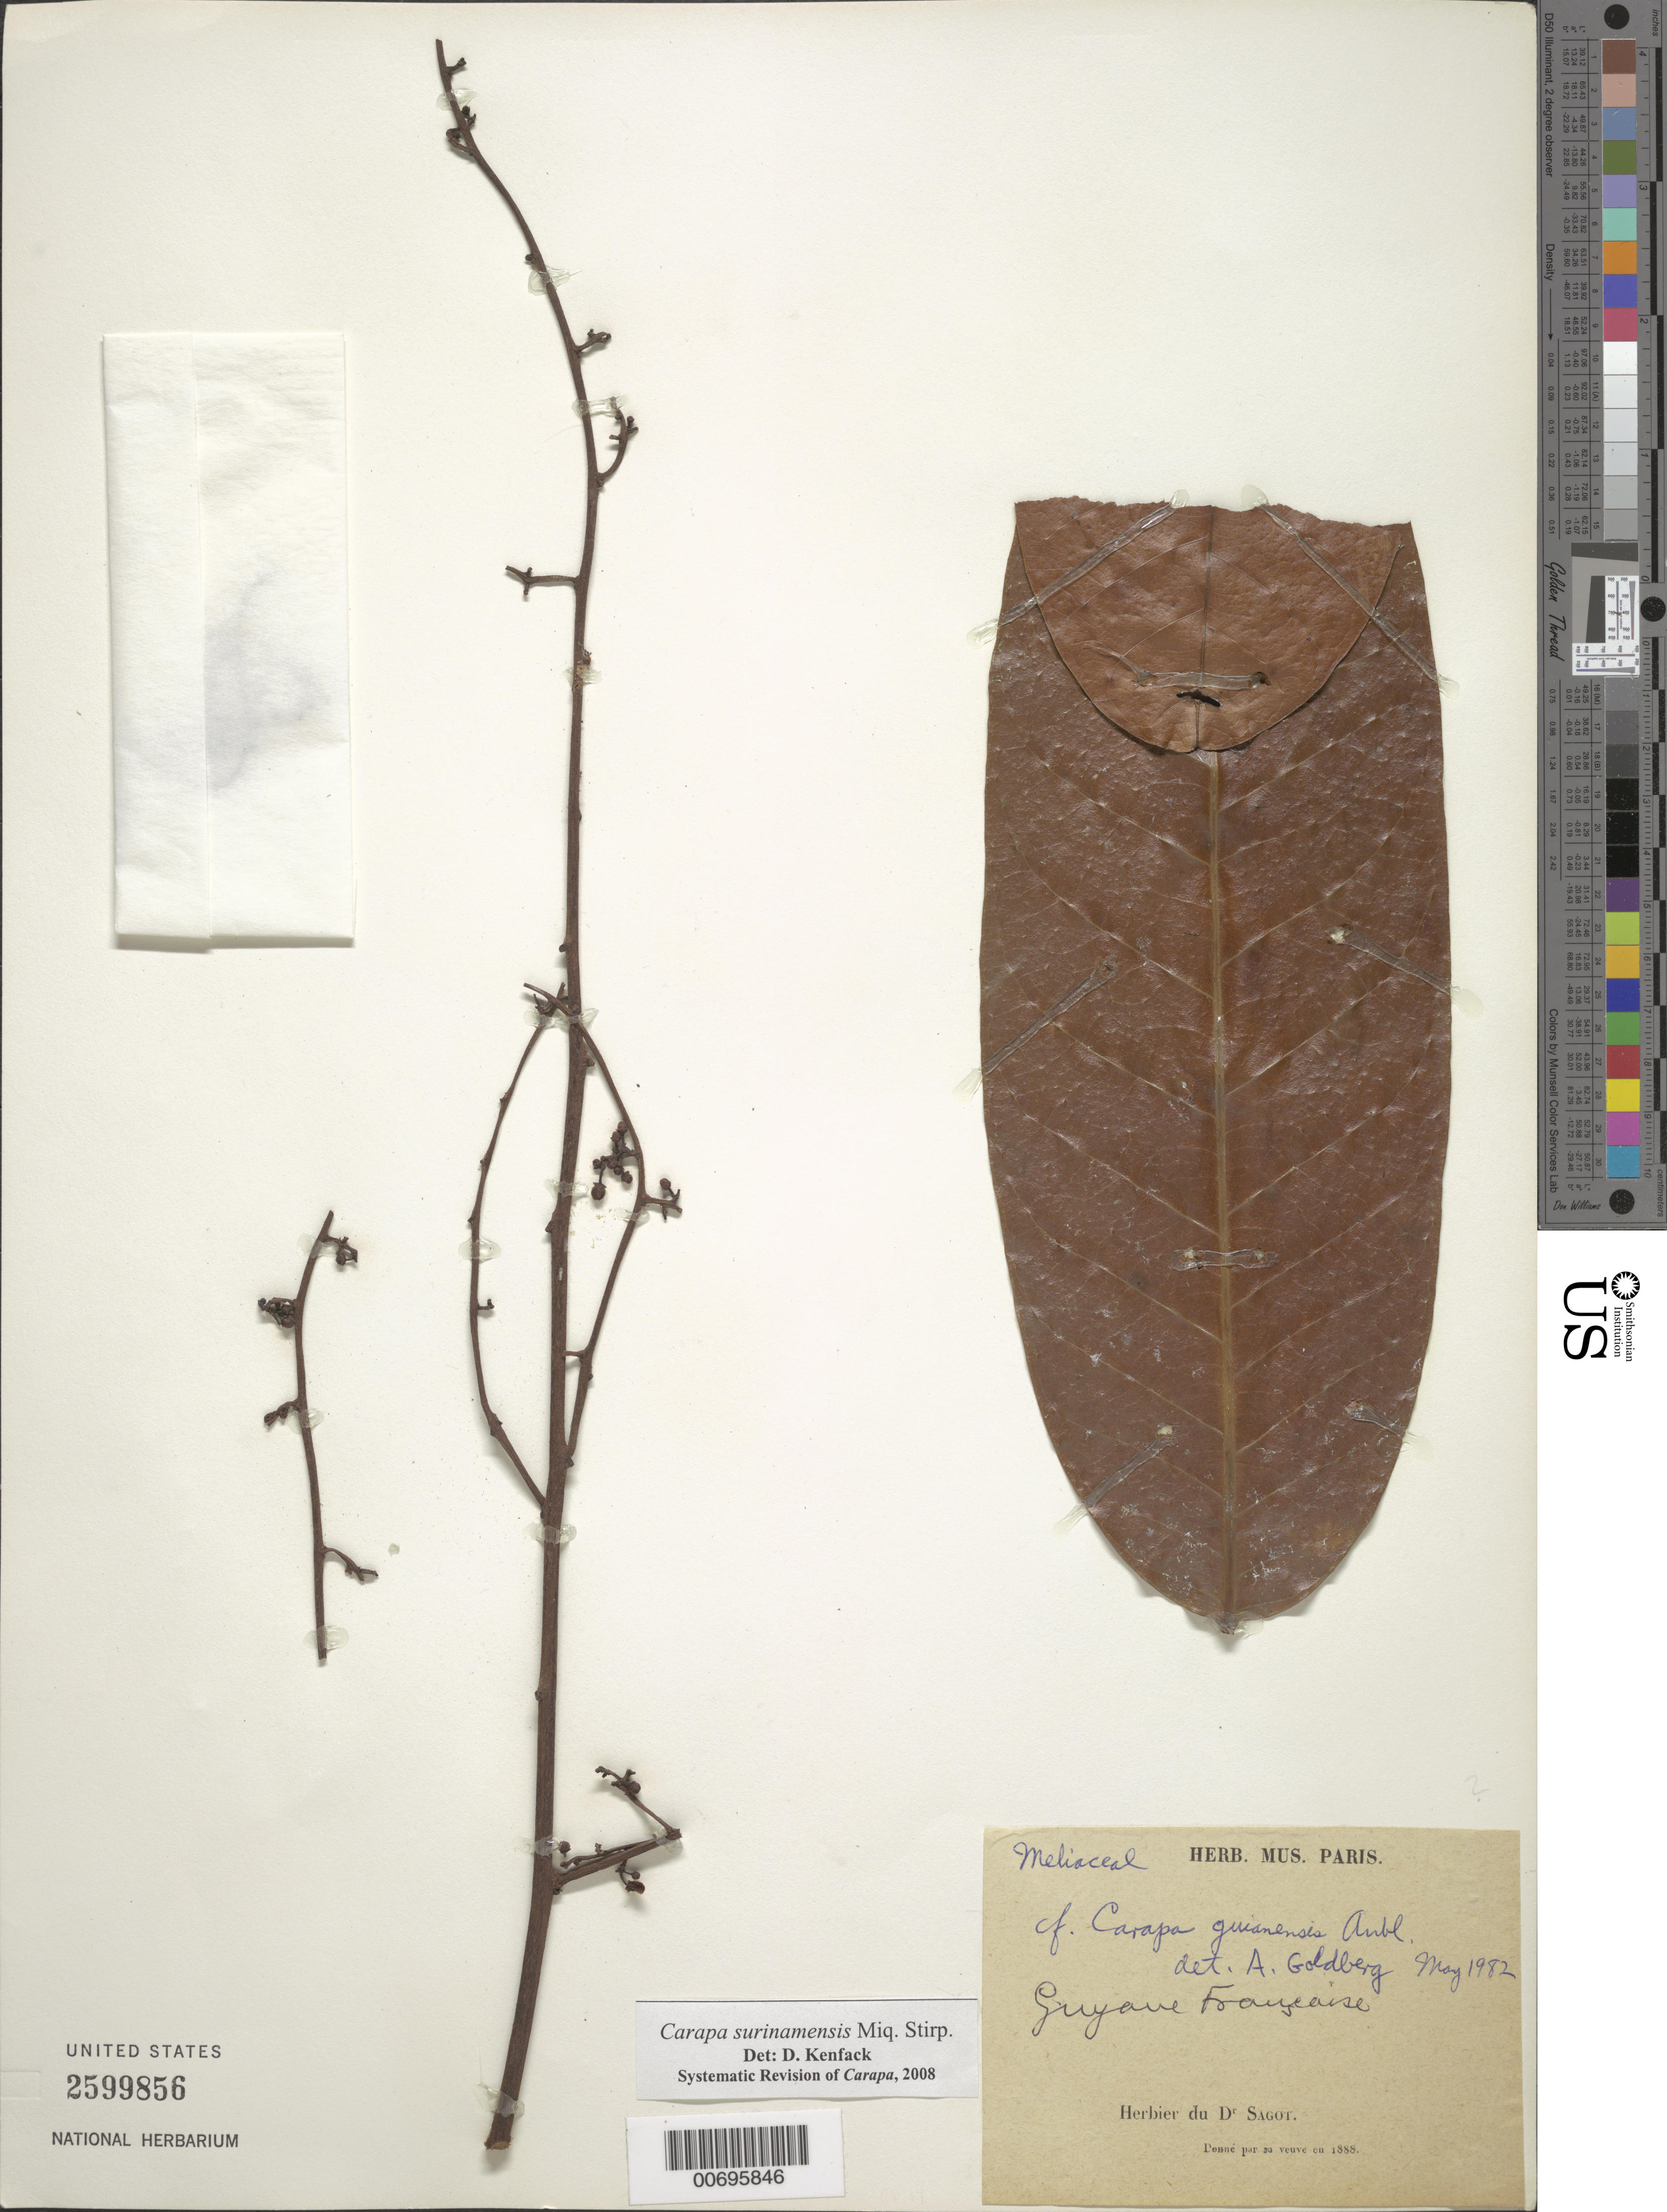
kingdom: Plantae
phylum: Tracheophyta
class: Magnoliopsida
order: Sapindales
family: Meliaceae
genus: Carapa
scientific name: Carapa surinamensis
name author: Miq.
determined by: Kenfack, D.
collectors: P. A. Sagot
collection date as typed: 1888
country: French Guiana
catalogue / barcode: US 2599856